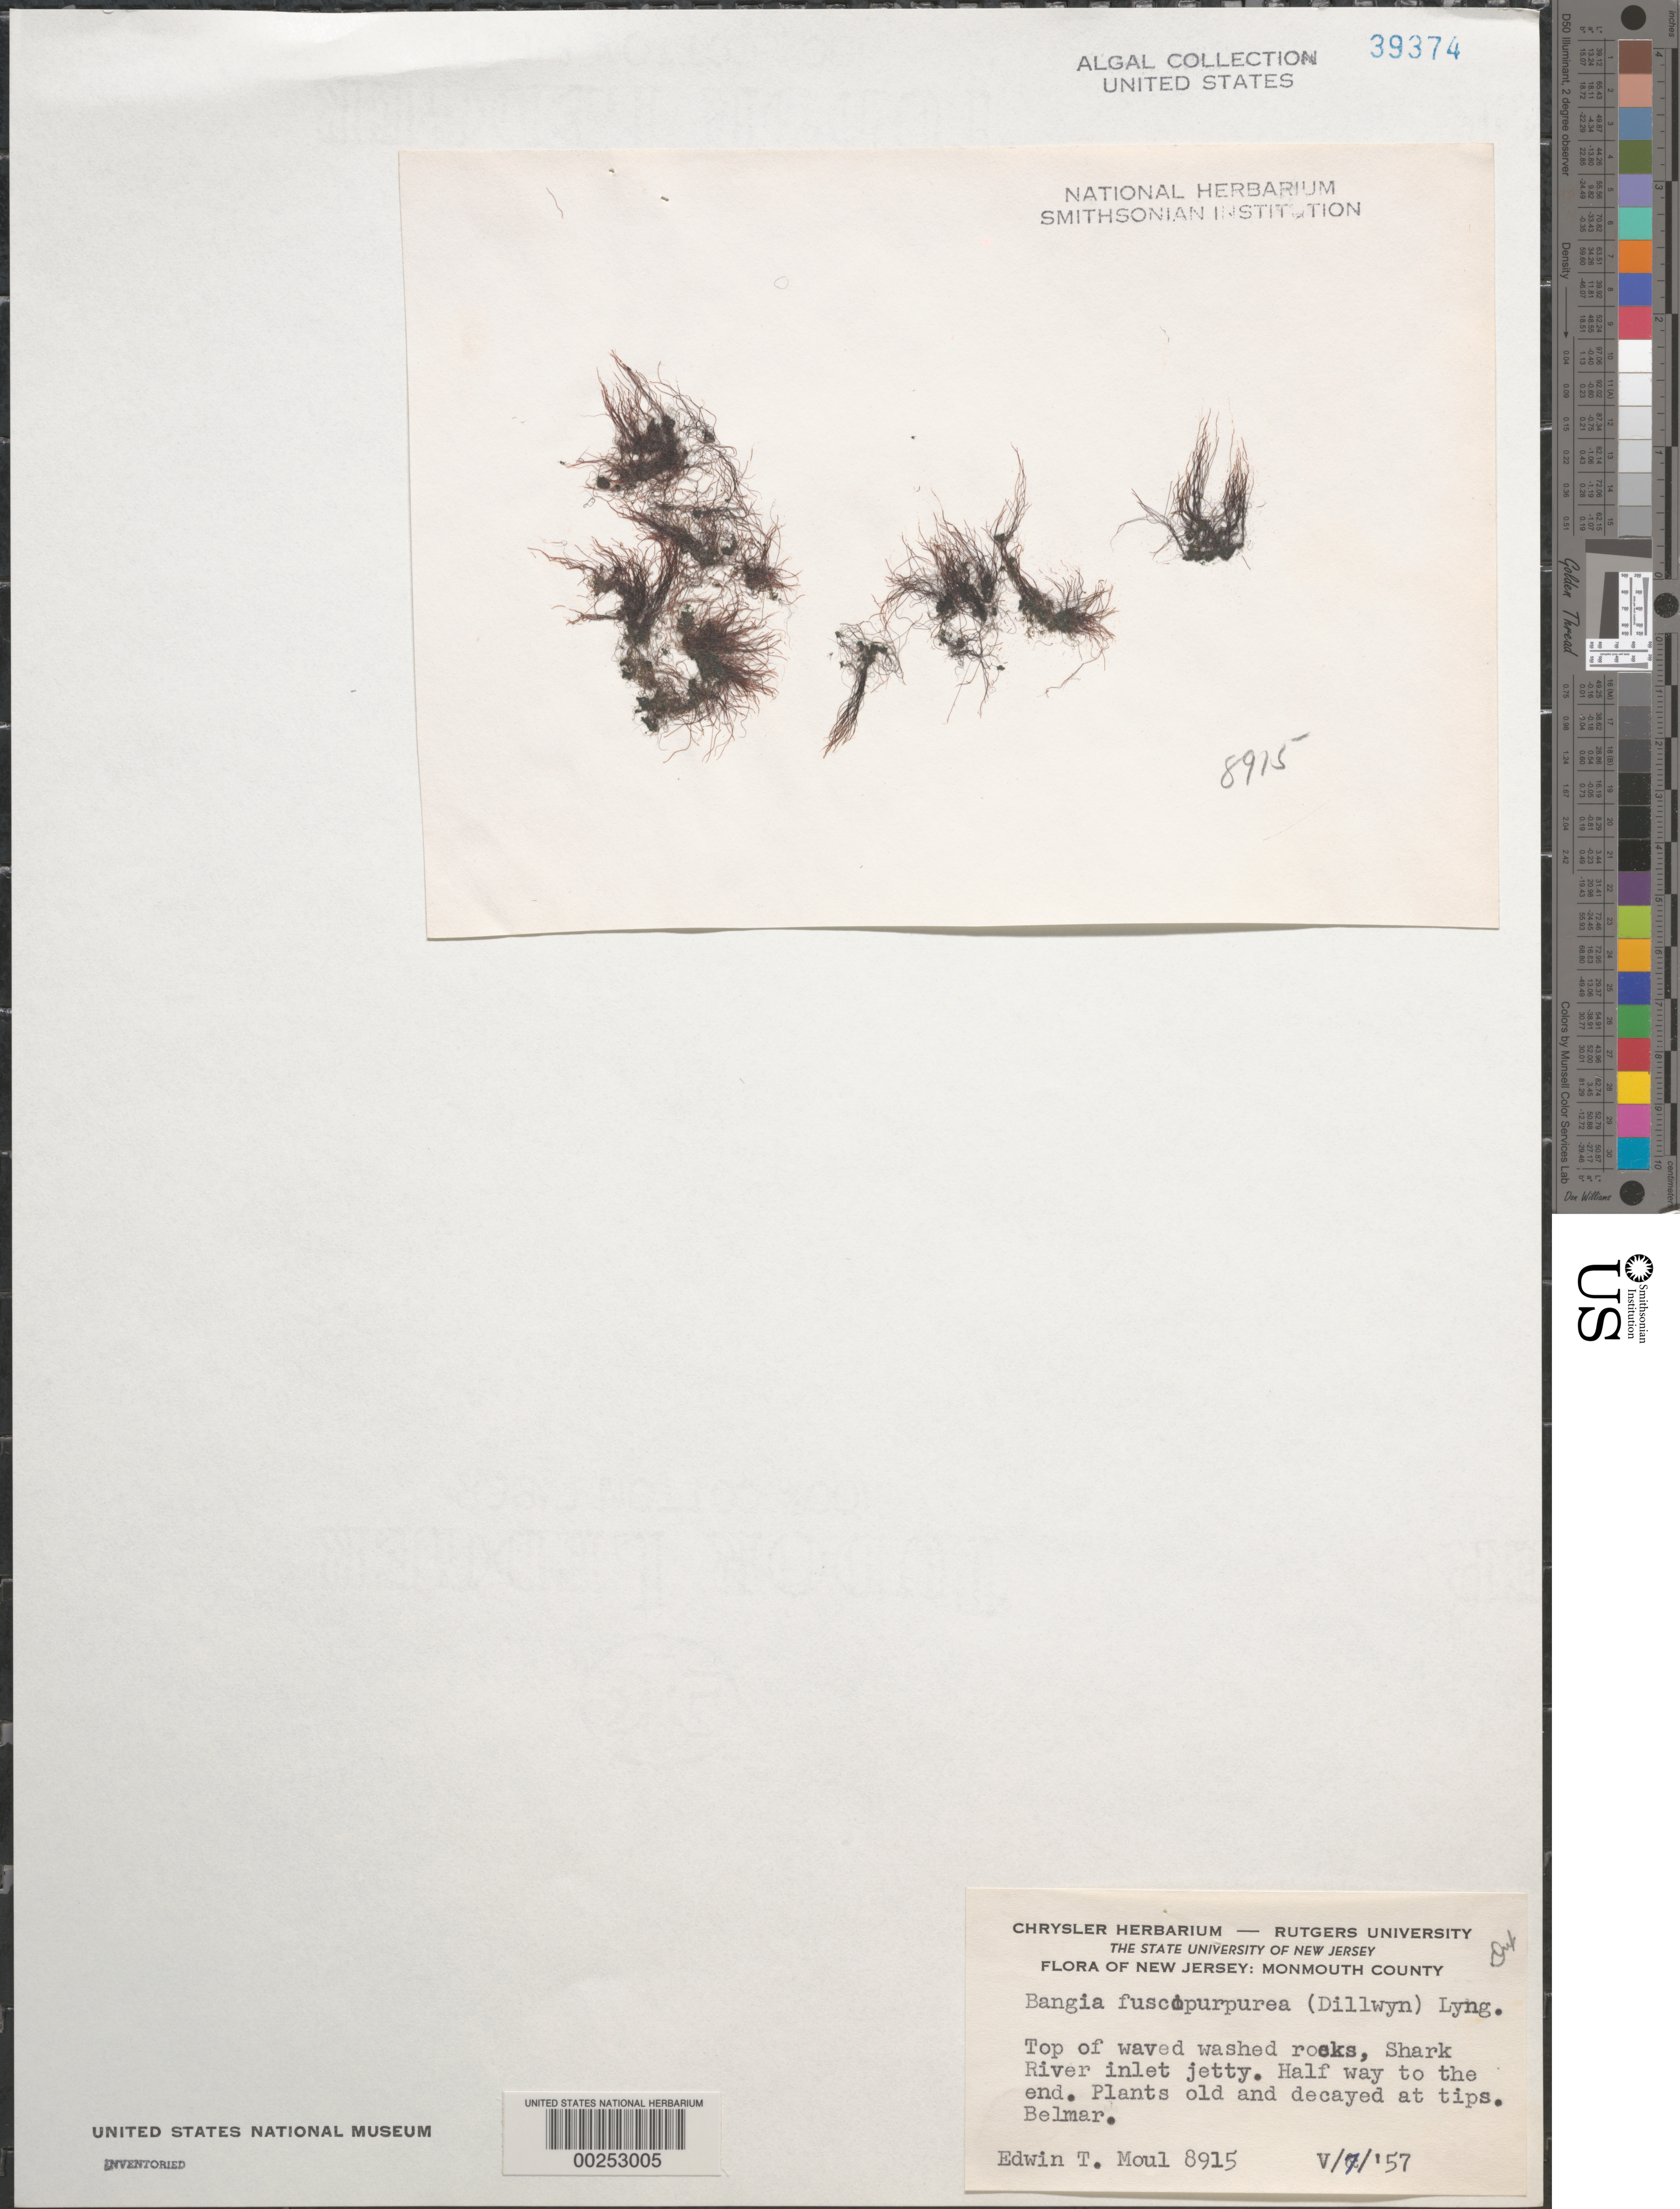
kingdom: Plantae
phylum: Rhodophyta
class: Bangiophyceae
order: Bangiales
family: Bangiaceae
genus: Bangia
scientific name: Bangia fuscopurpurea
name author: (Dillwyn) Lyngb.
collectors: E. T. Moul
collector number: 8915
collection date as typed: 07 May 1957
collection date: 1957-05-07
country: United States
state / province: New Jersey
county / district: Monmouth County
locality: Shark River Inlet jetty, Belmar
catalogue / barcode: US 39374